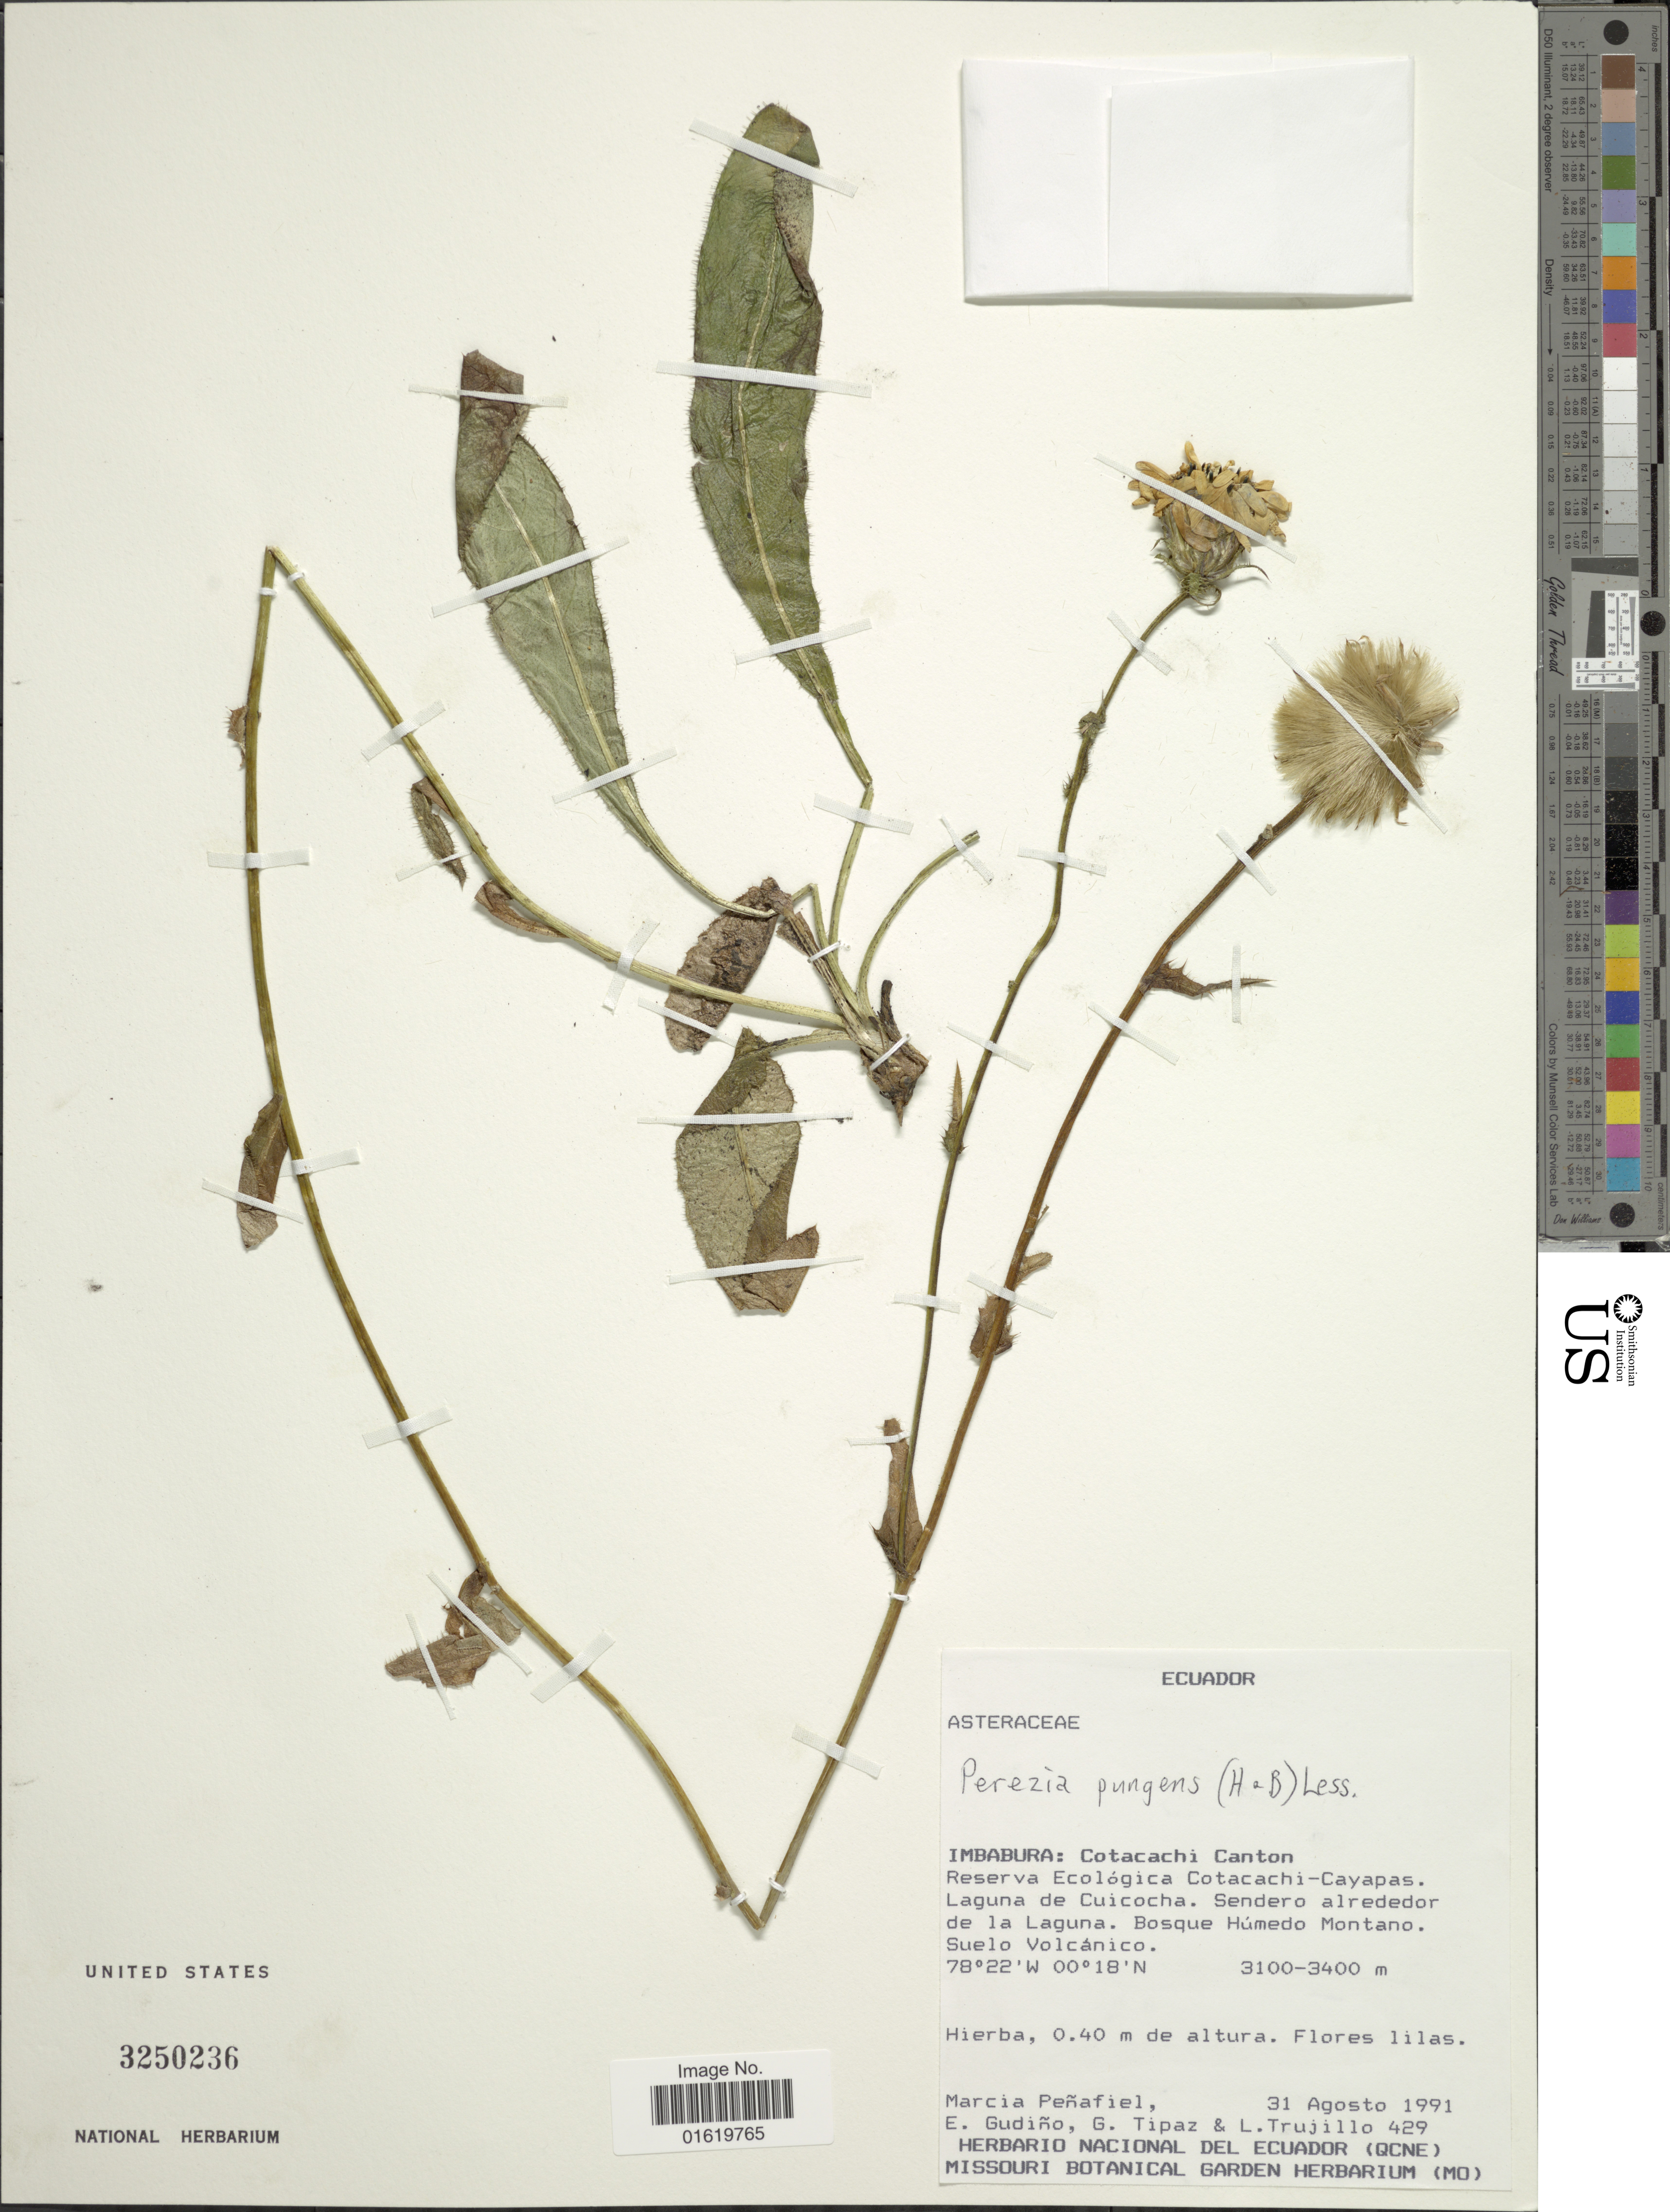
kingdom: Plantae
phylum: Tracheophyta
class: Magnoliopsida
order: Asterales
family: Asteraceae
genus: Perezia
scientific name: Perezia pungens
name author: (Humb. & Bonpl.) Less.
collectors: M. Penafiel, E. Gudiño, G. Tipaz & L. Trujillo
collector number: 429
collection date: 1991-08-31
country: Ecuador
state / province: Imbabura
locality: Imbabura: Cotacachi Canton. Reserva Ecológica Cotacachi-Cayapas. Laguna de Cuicocha. Sendero alrededor de la Laguna. Bosque Húmedo Montano. Suelo Volcánico.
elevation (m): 3100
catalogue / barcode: US 3250236